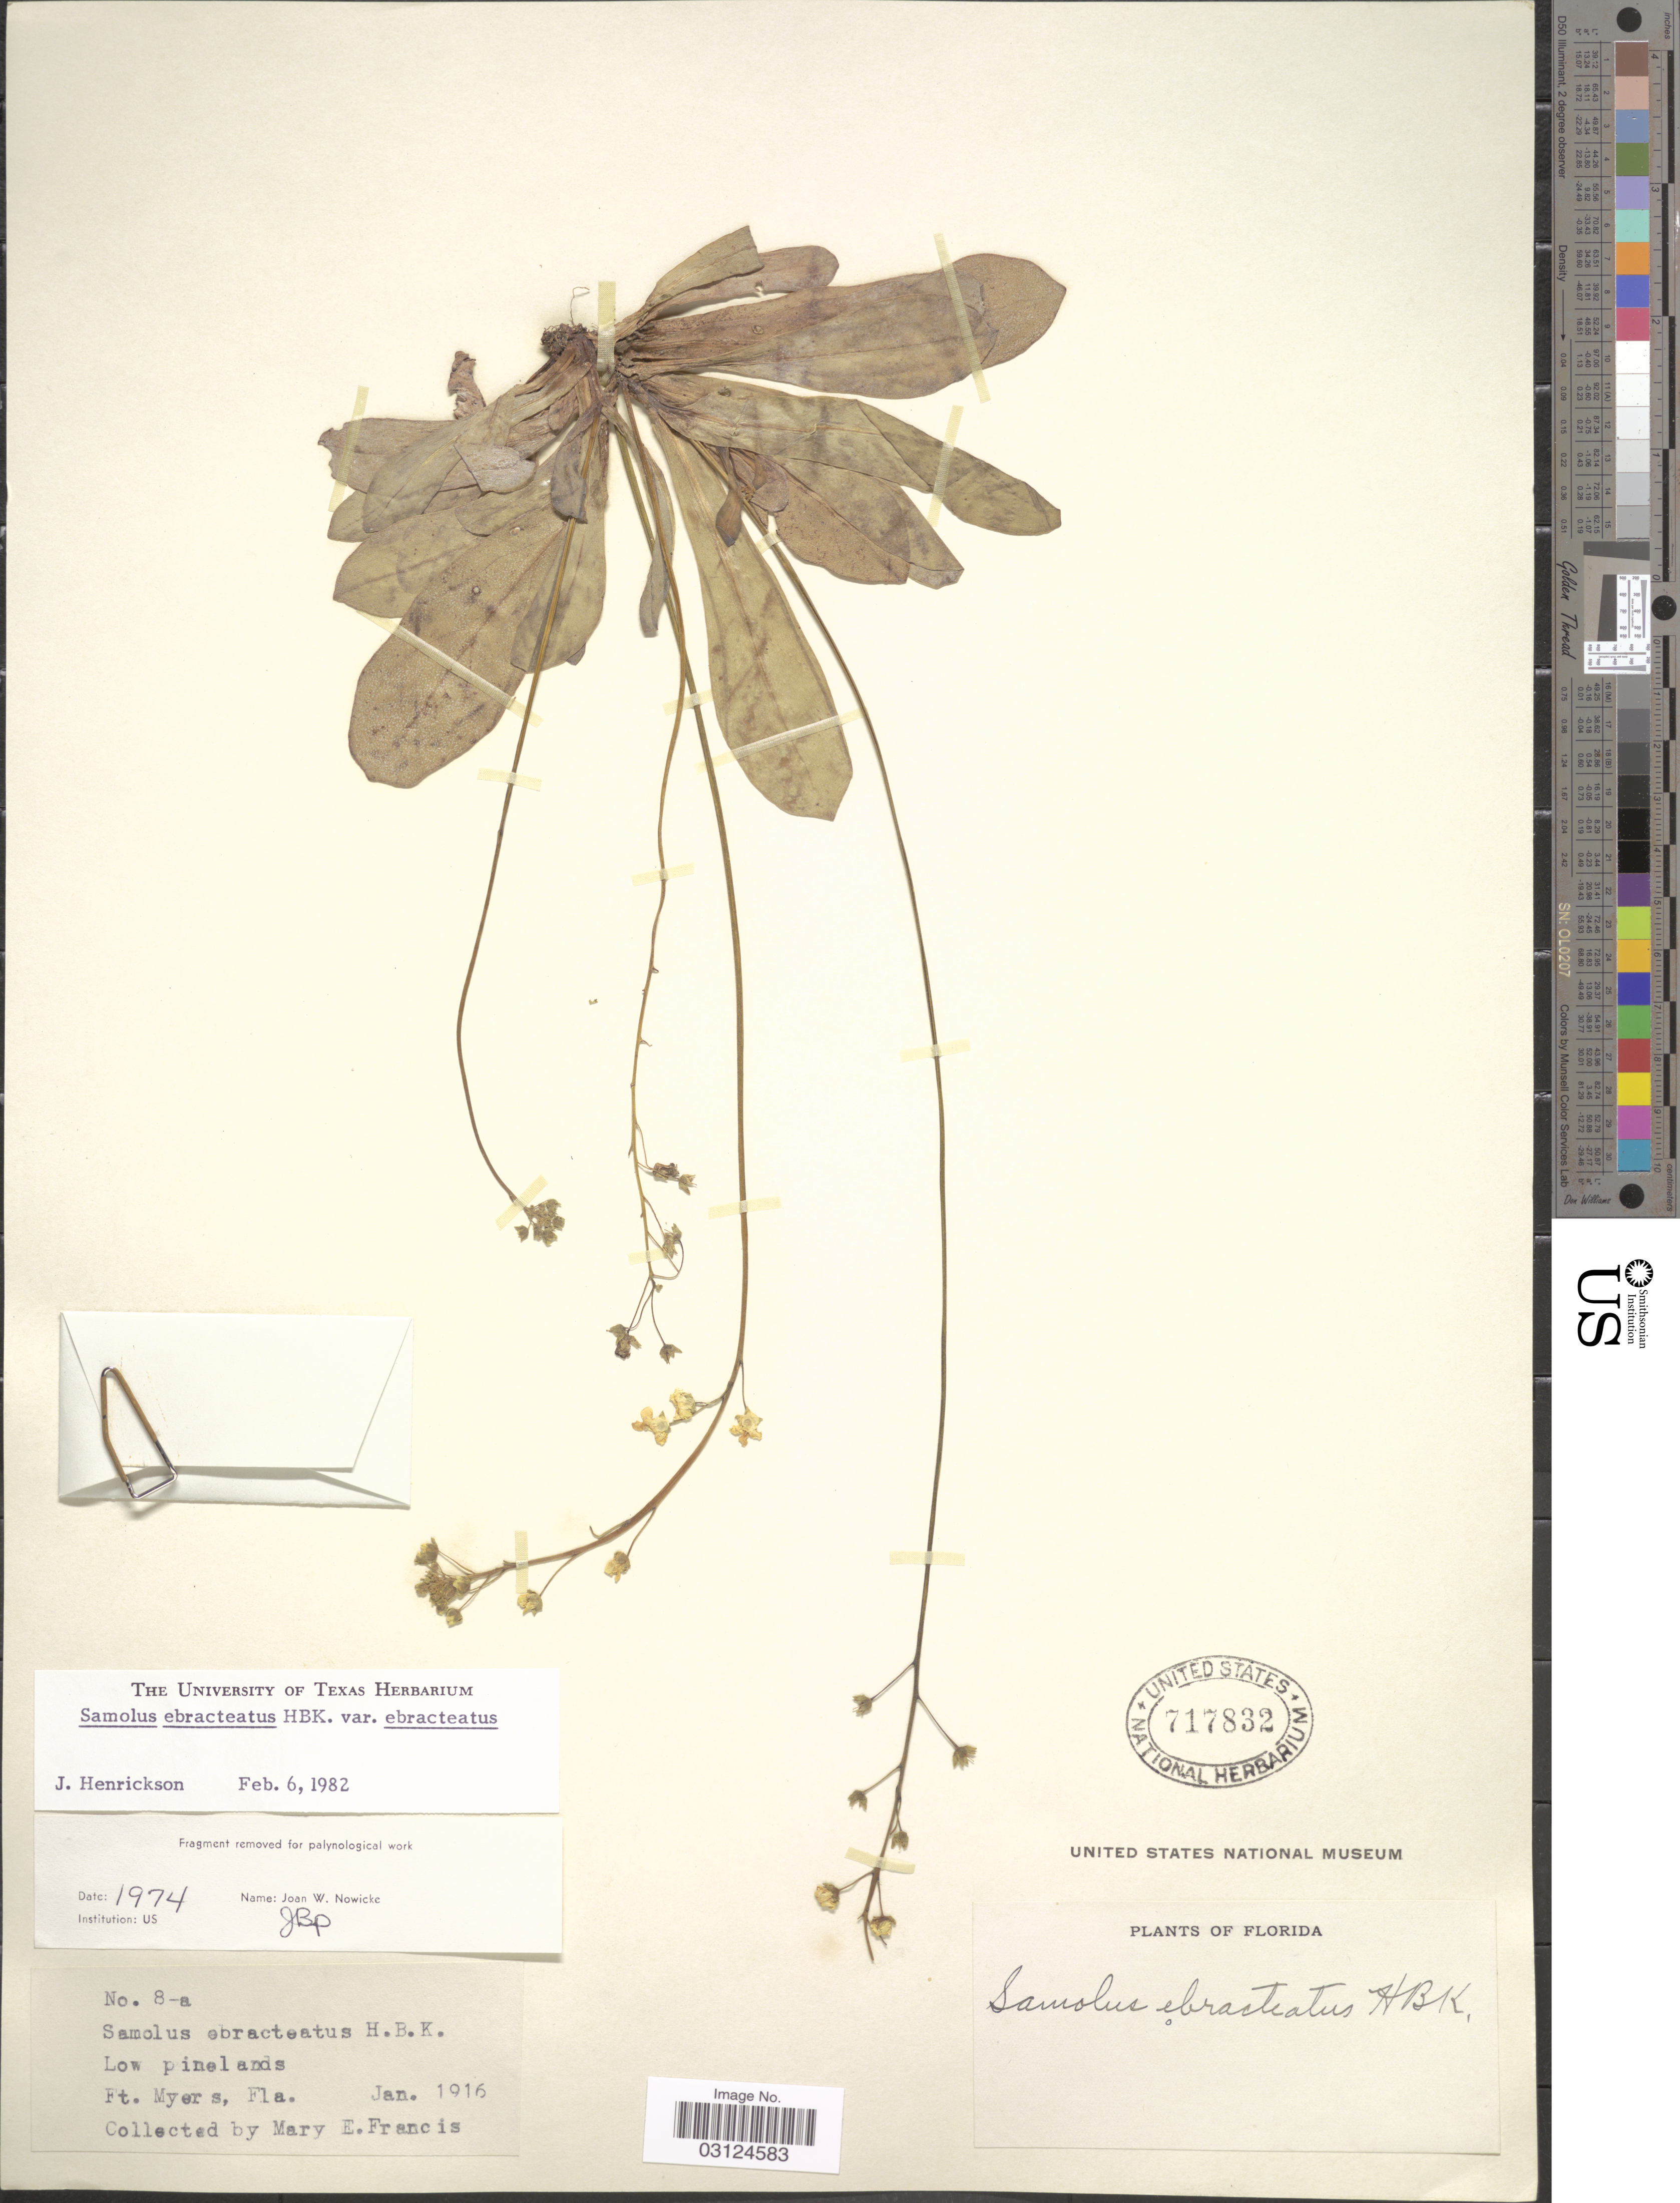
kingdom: Plantae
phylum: Tracheophyta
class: Magnoliopsida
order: Ericales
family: Primulaceae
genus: Samolus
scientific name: Samolus ebracteatus subsp. ebracteatus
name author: Kunth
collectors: M. E. Francis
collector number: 8-a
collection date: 1916-01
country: United States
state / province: Florida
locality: Low pinelands. Ft. Myers.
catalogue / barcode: US 717832